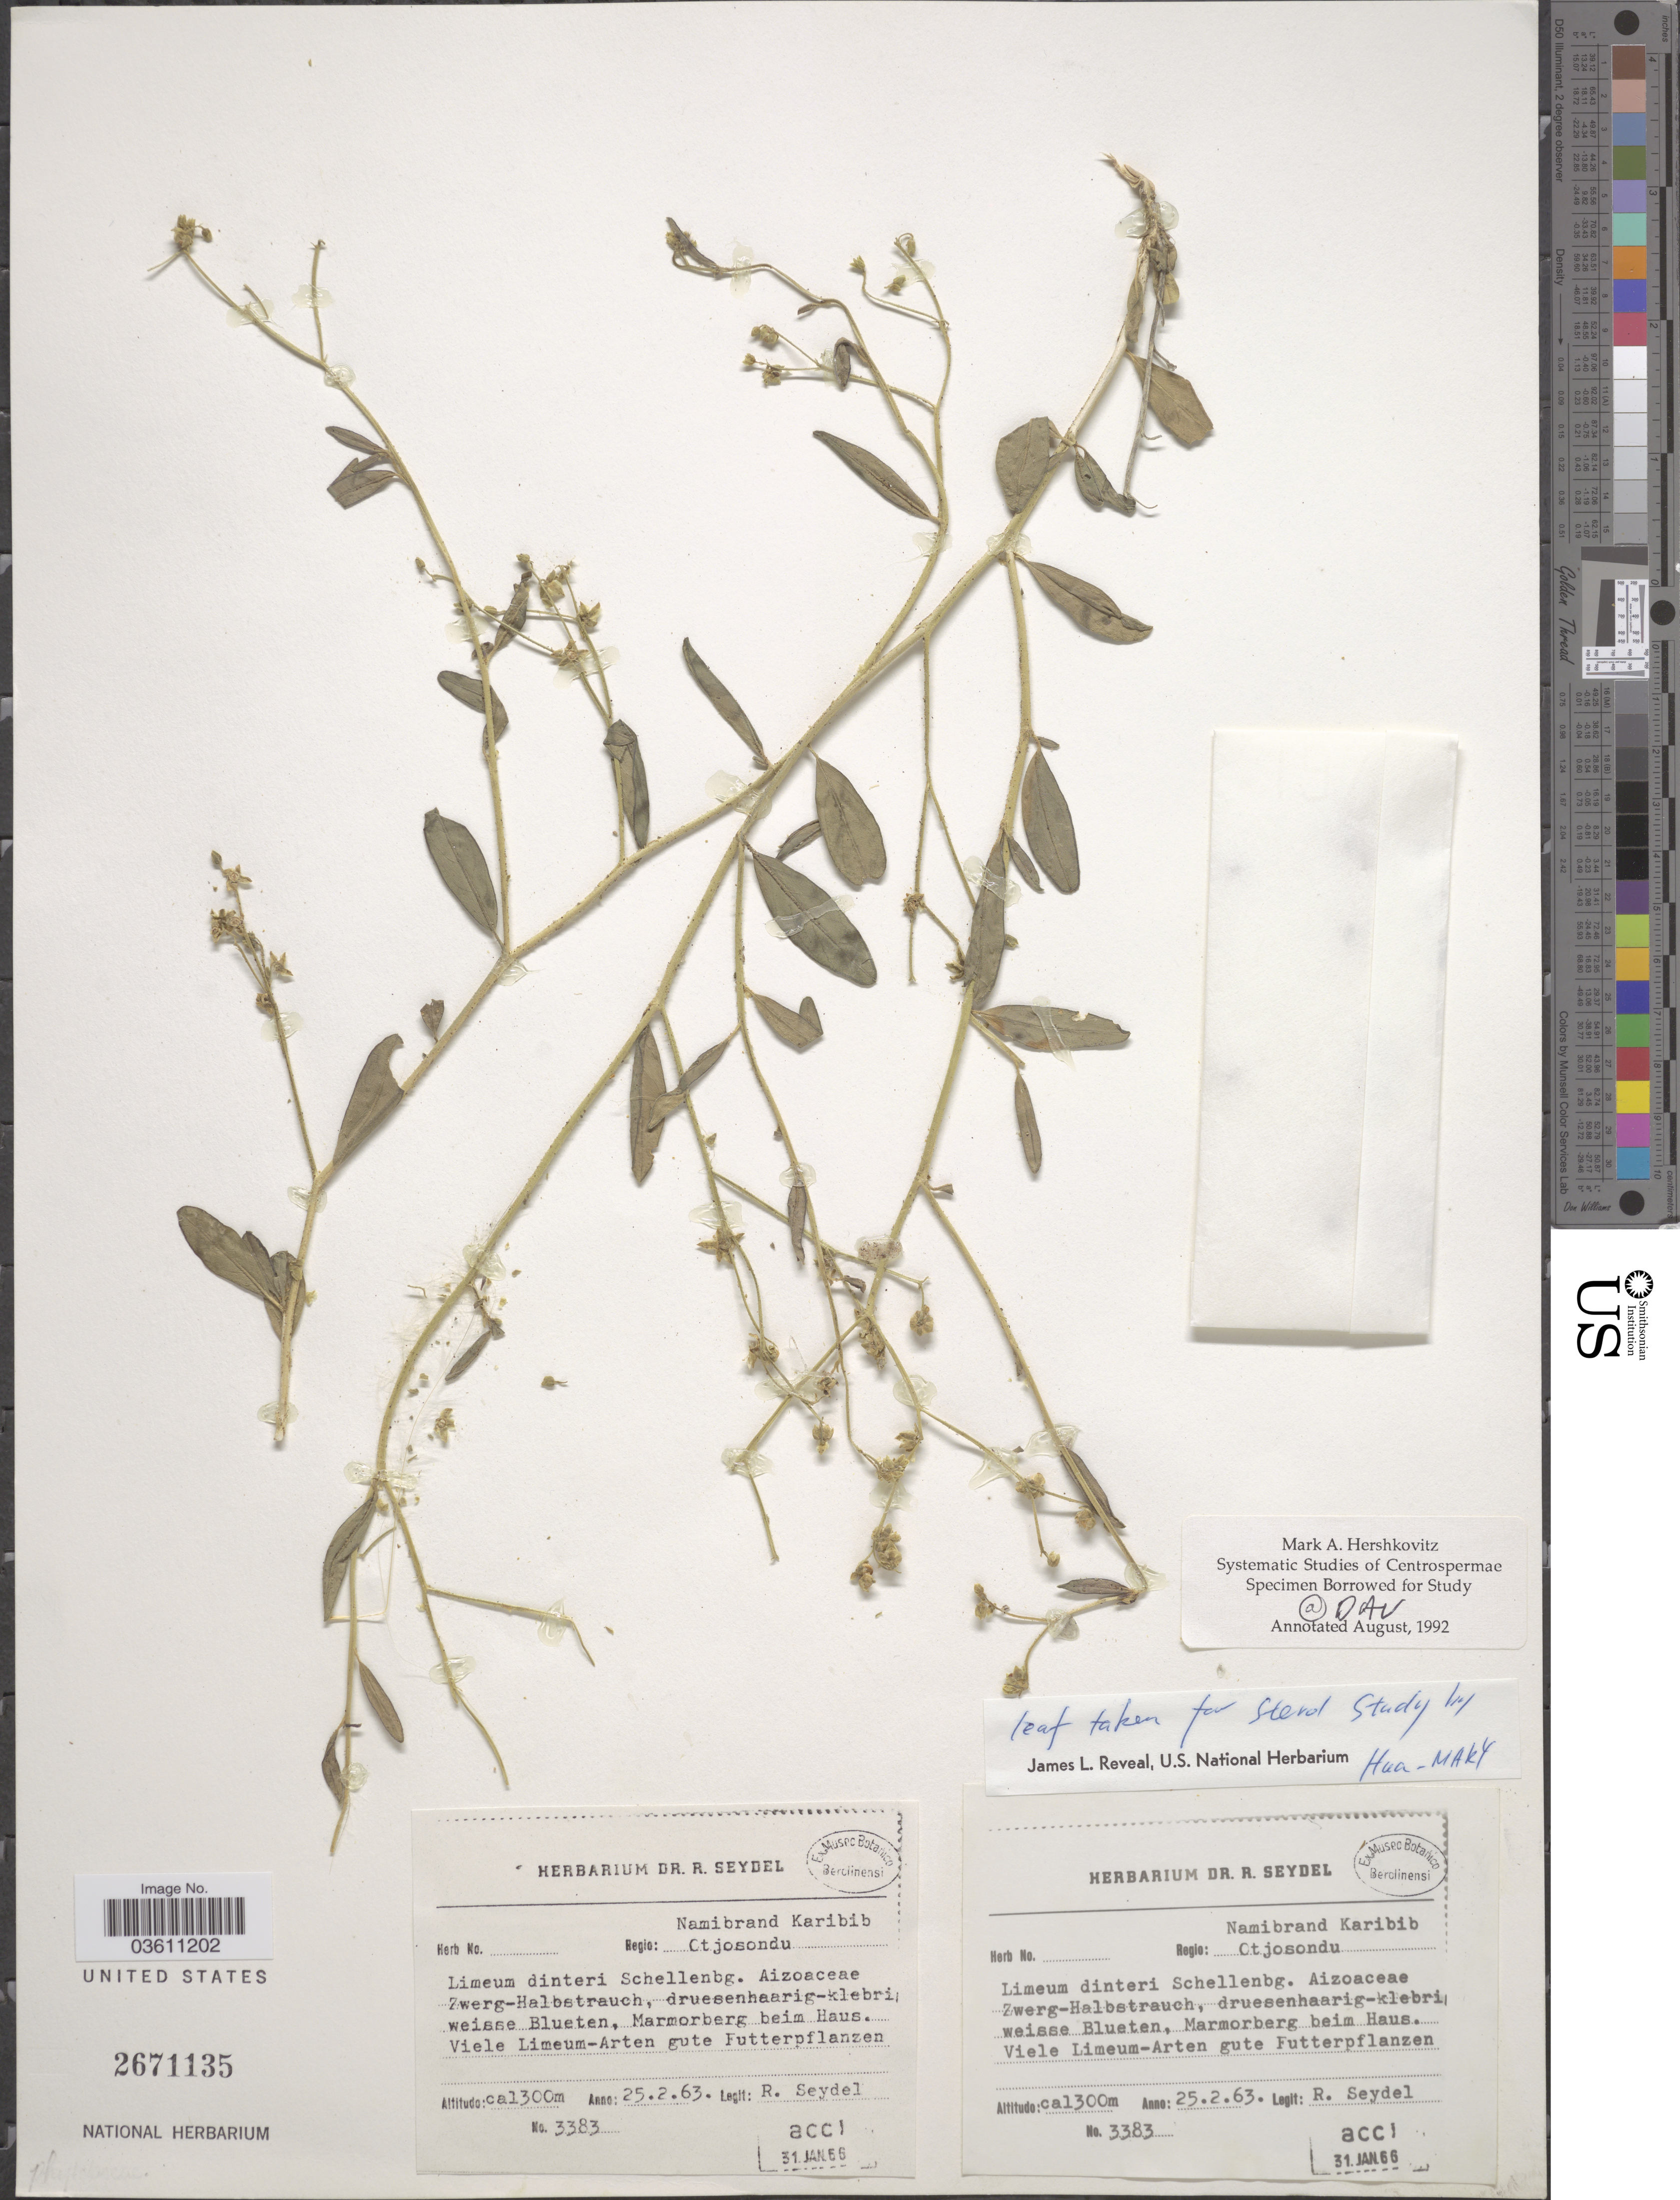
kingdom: Plantae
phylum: Tracheophyta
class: Magnoliopsida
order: Caryophyllales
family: Limeaceae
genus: Limeum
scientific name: Limeum dinteri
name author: G. Schellenb.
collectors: R. Seydel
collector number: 3383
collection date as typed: Transcribed d/m/y: 25/2/63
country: Namibia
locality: Regio Namibrand Karibib Otjosondu.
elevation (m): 1300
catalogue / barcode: US 2671135